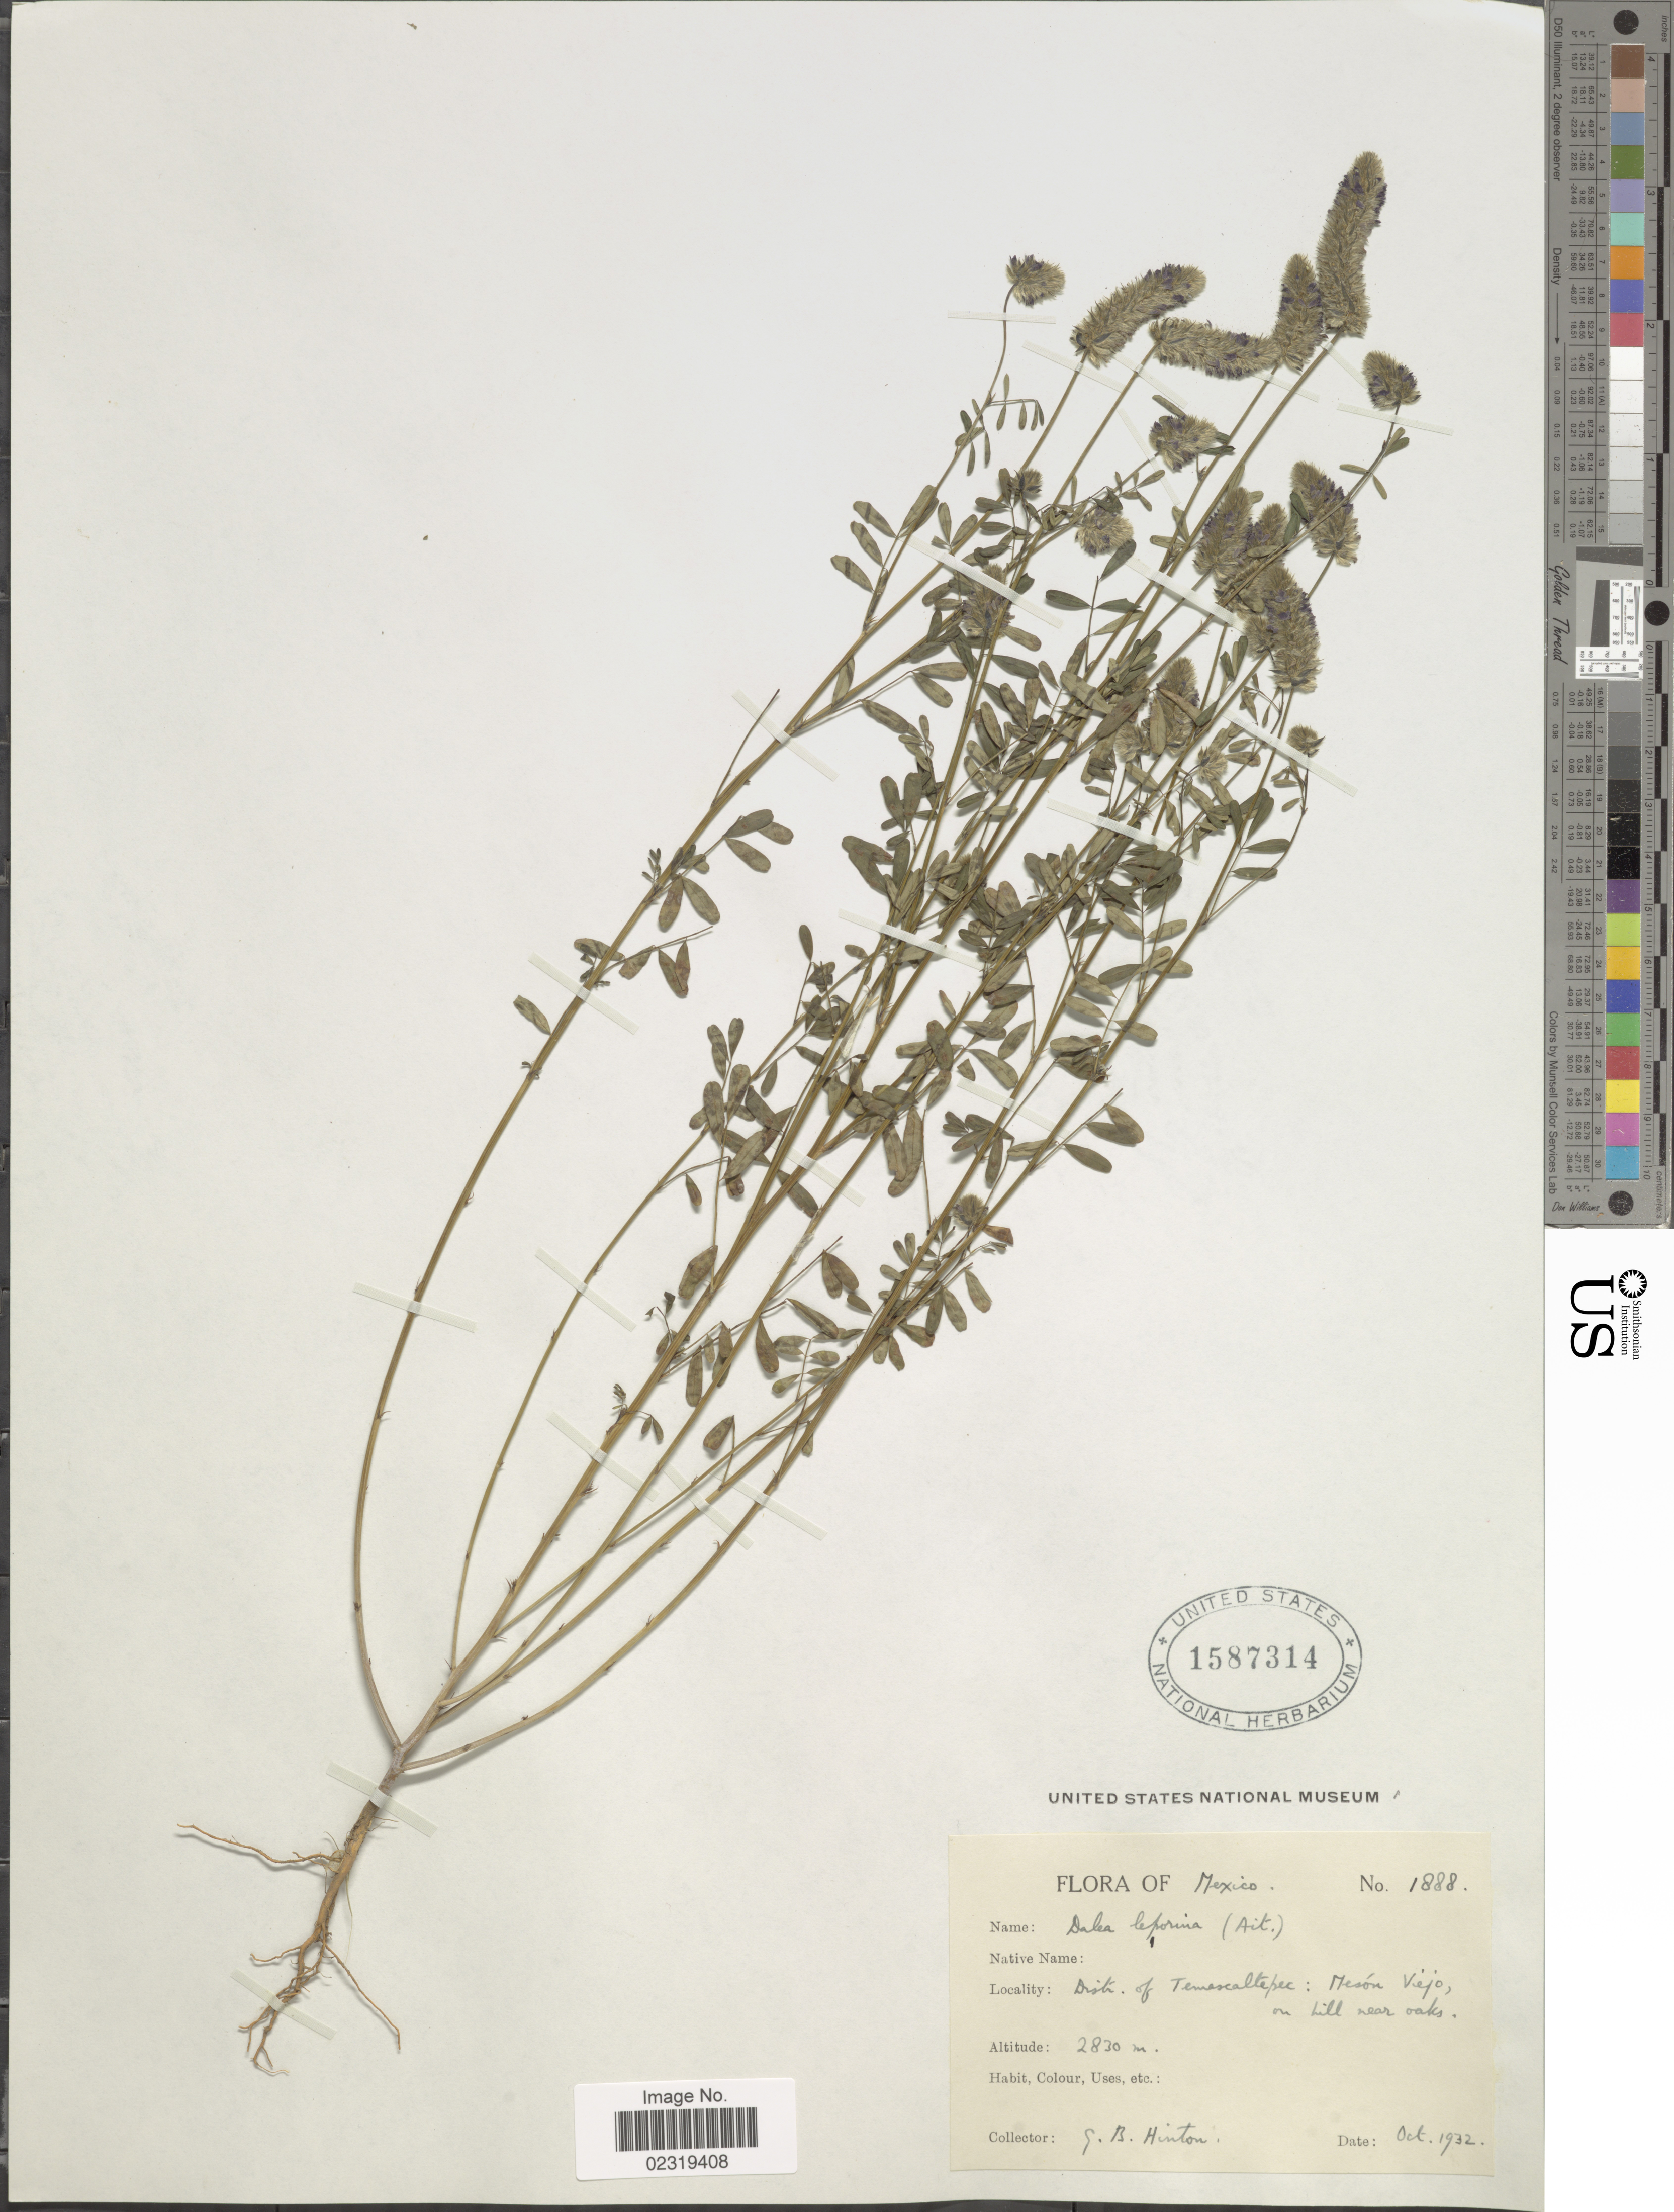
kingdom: Plantae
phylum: Tracheophyta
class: Magnoliopsida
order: Fabales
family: Fabaceae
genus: Dalea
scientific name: Dalea leporina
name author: (Aiton) Bullock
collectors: G. B. Hinton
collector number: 1888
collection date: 1932-10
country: Mexico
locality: Distr. of Temascaltepec: Mesón Viejo, on hill near rocks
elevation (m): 2830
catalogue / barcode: US 1587314